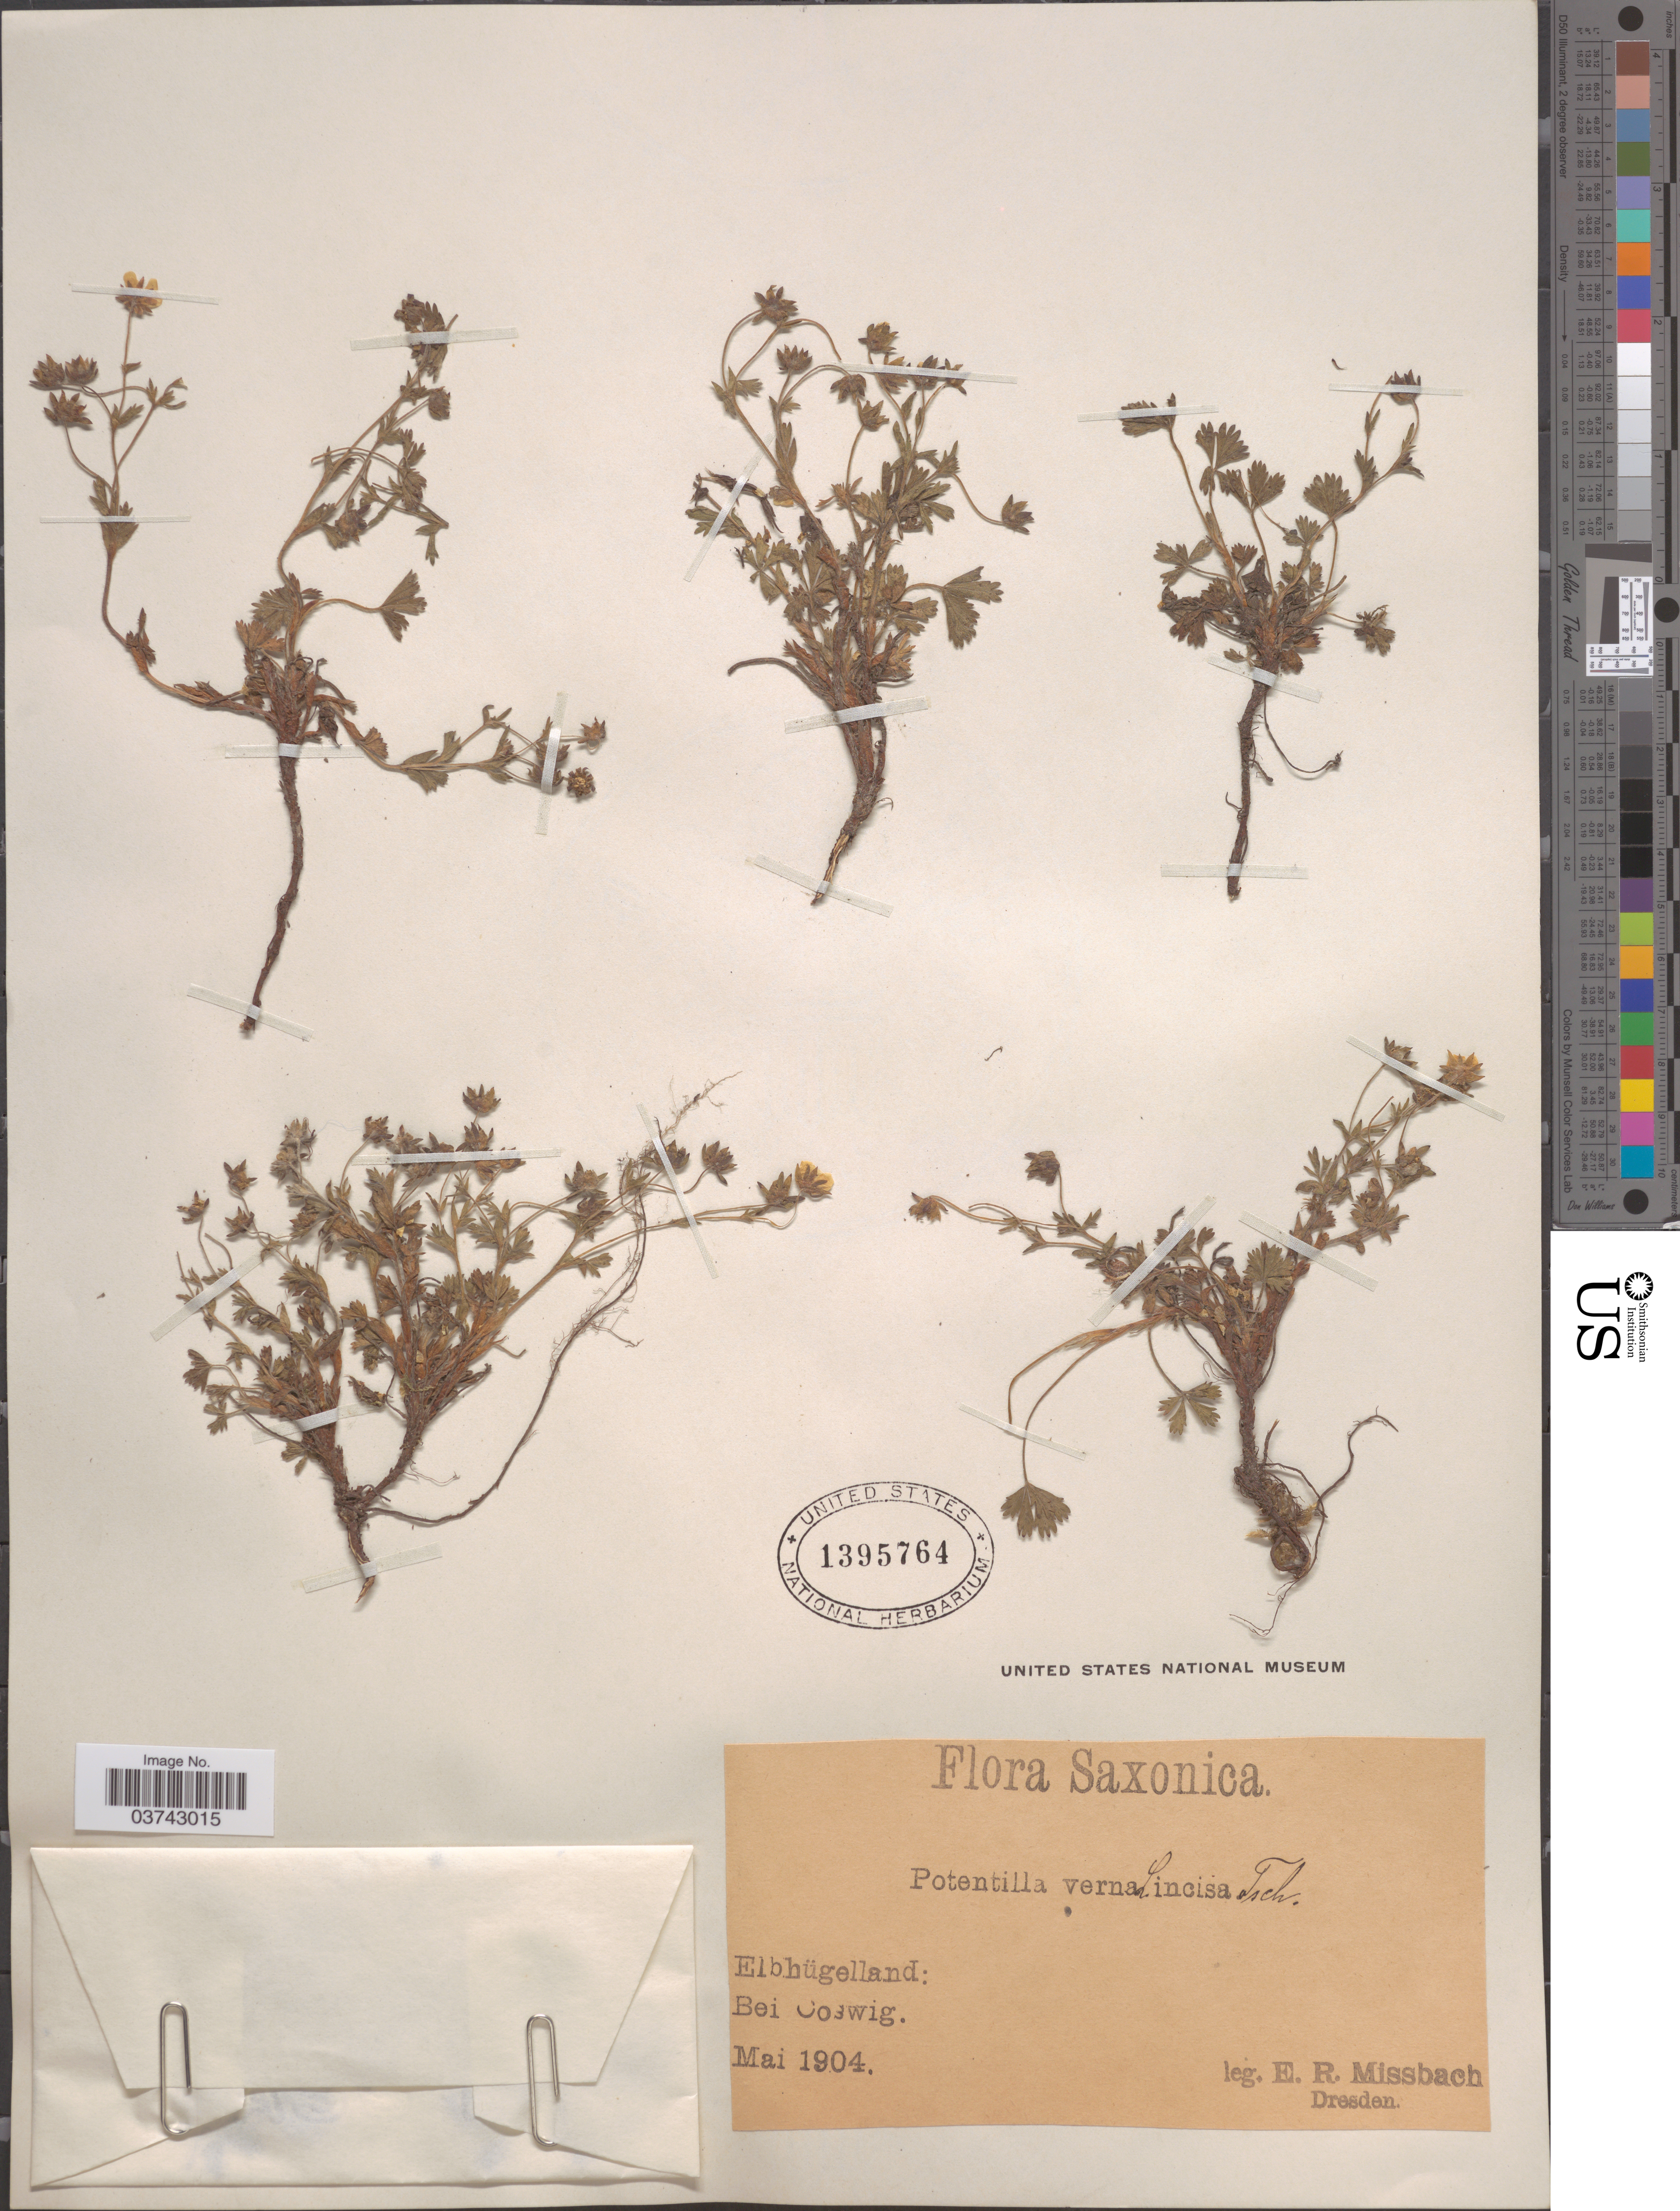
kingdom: Plantae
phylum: Tracheophyta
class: Magnoliopsida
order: Rosales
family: Rosaceae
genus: Potentilla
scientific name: Potentilla verna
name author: L.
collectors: E. Missbach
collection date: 1904-05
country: Germany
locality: Saxonica. Elbhügelland: Bei Coswig.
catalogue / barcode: US 1395764